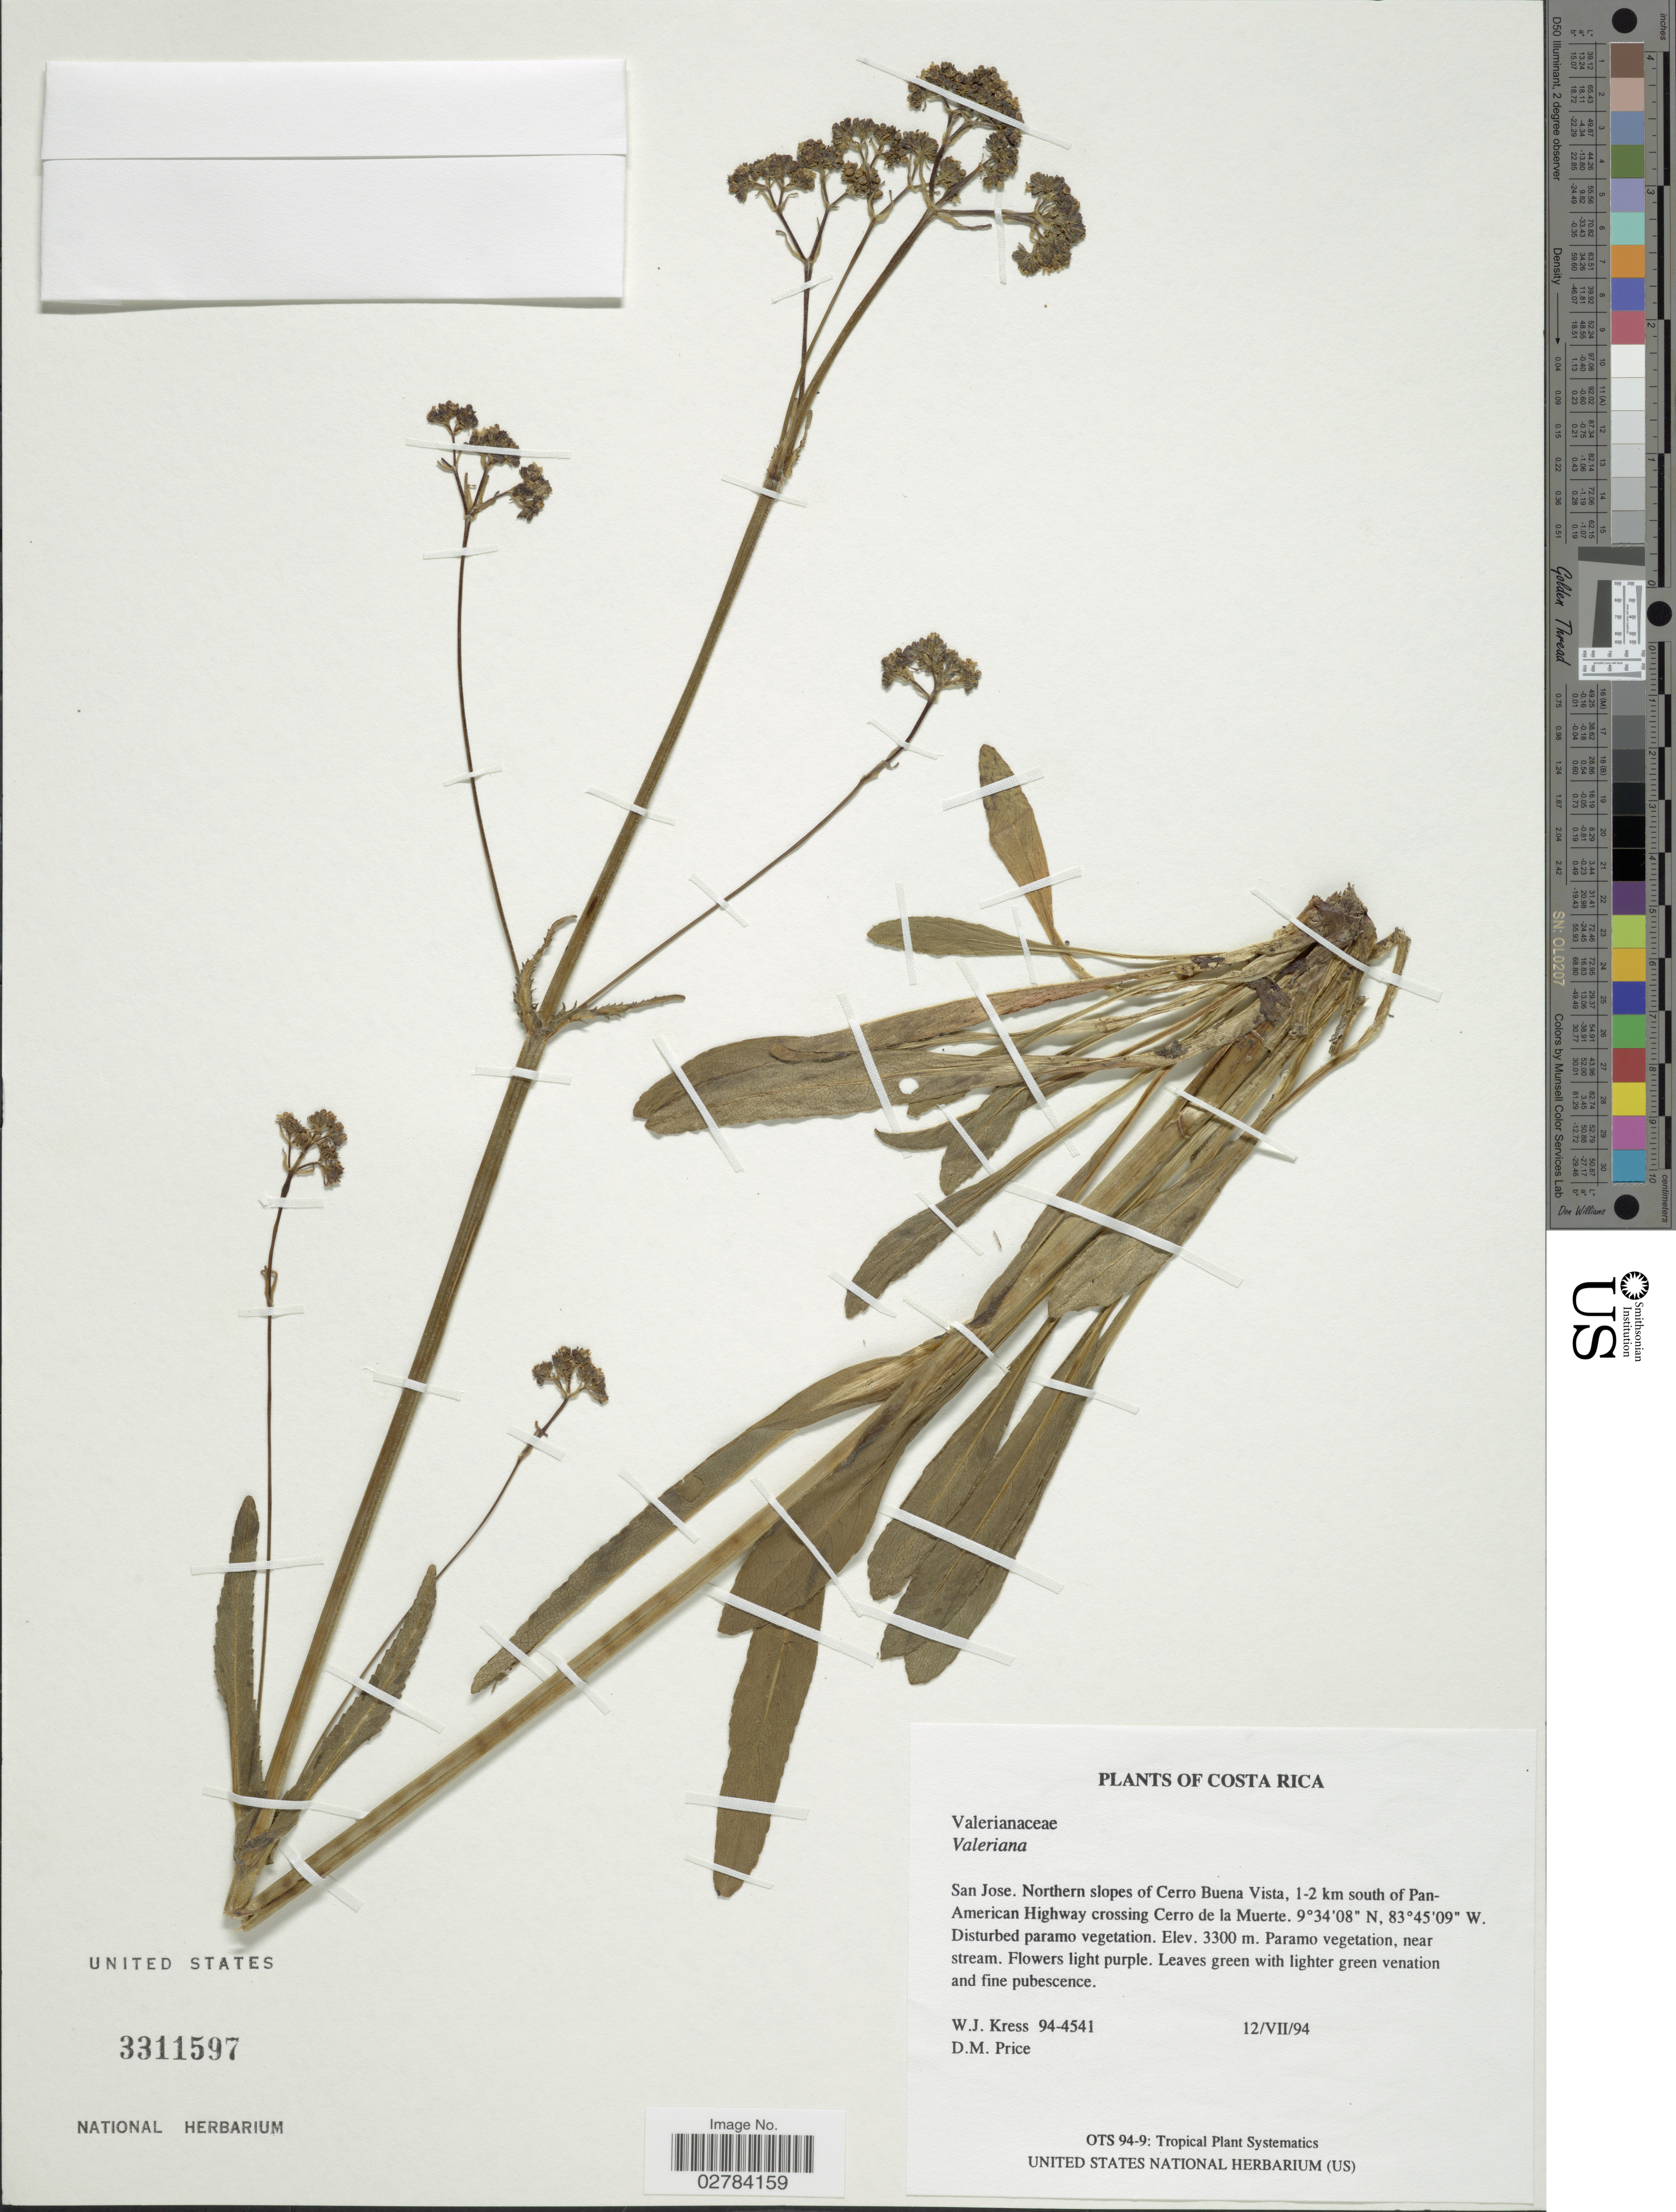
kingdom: Plantae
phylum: Tracheophyta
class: Magnoliopsida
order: Dipsacales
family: Caprifoliaceae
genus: Valeriana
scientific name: Valeriana sp.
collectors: W. J. Kress & D. M. Price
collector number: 94-4541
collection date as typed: Transcribed d/m/y: 12/7/94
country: Costa Rica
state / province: San José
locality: Northern slopes of Cerro Buena Vista, 1-2 km south of Pan-American Highway crossing Cerro de la Muerte.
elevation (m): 3300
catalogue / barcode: US 3311597